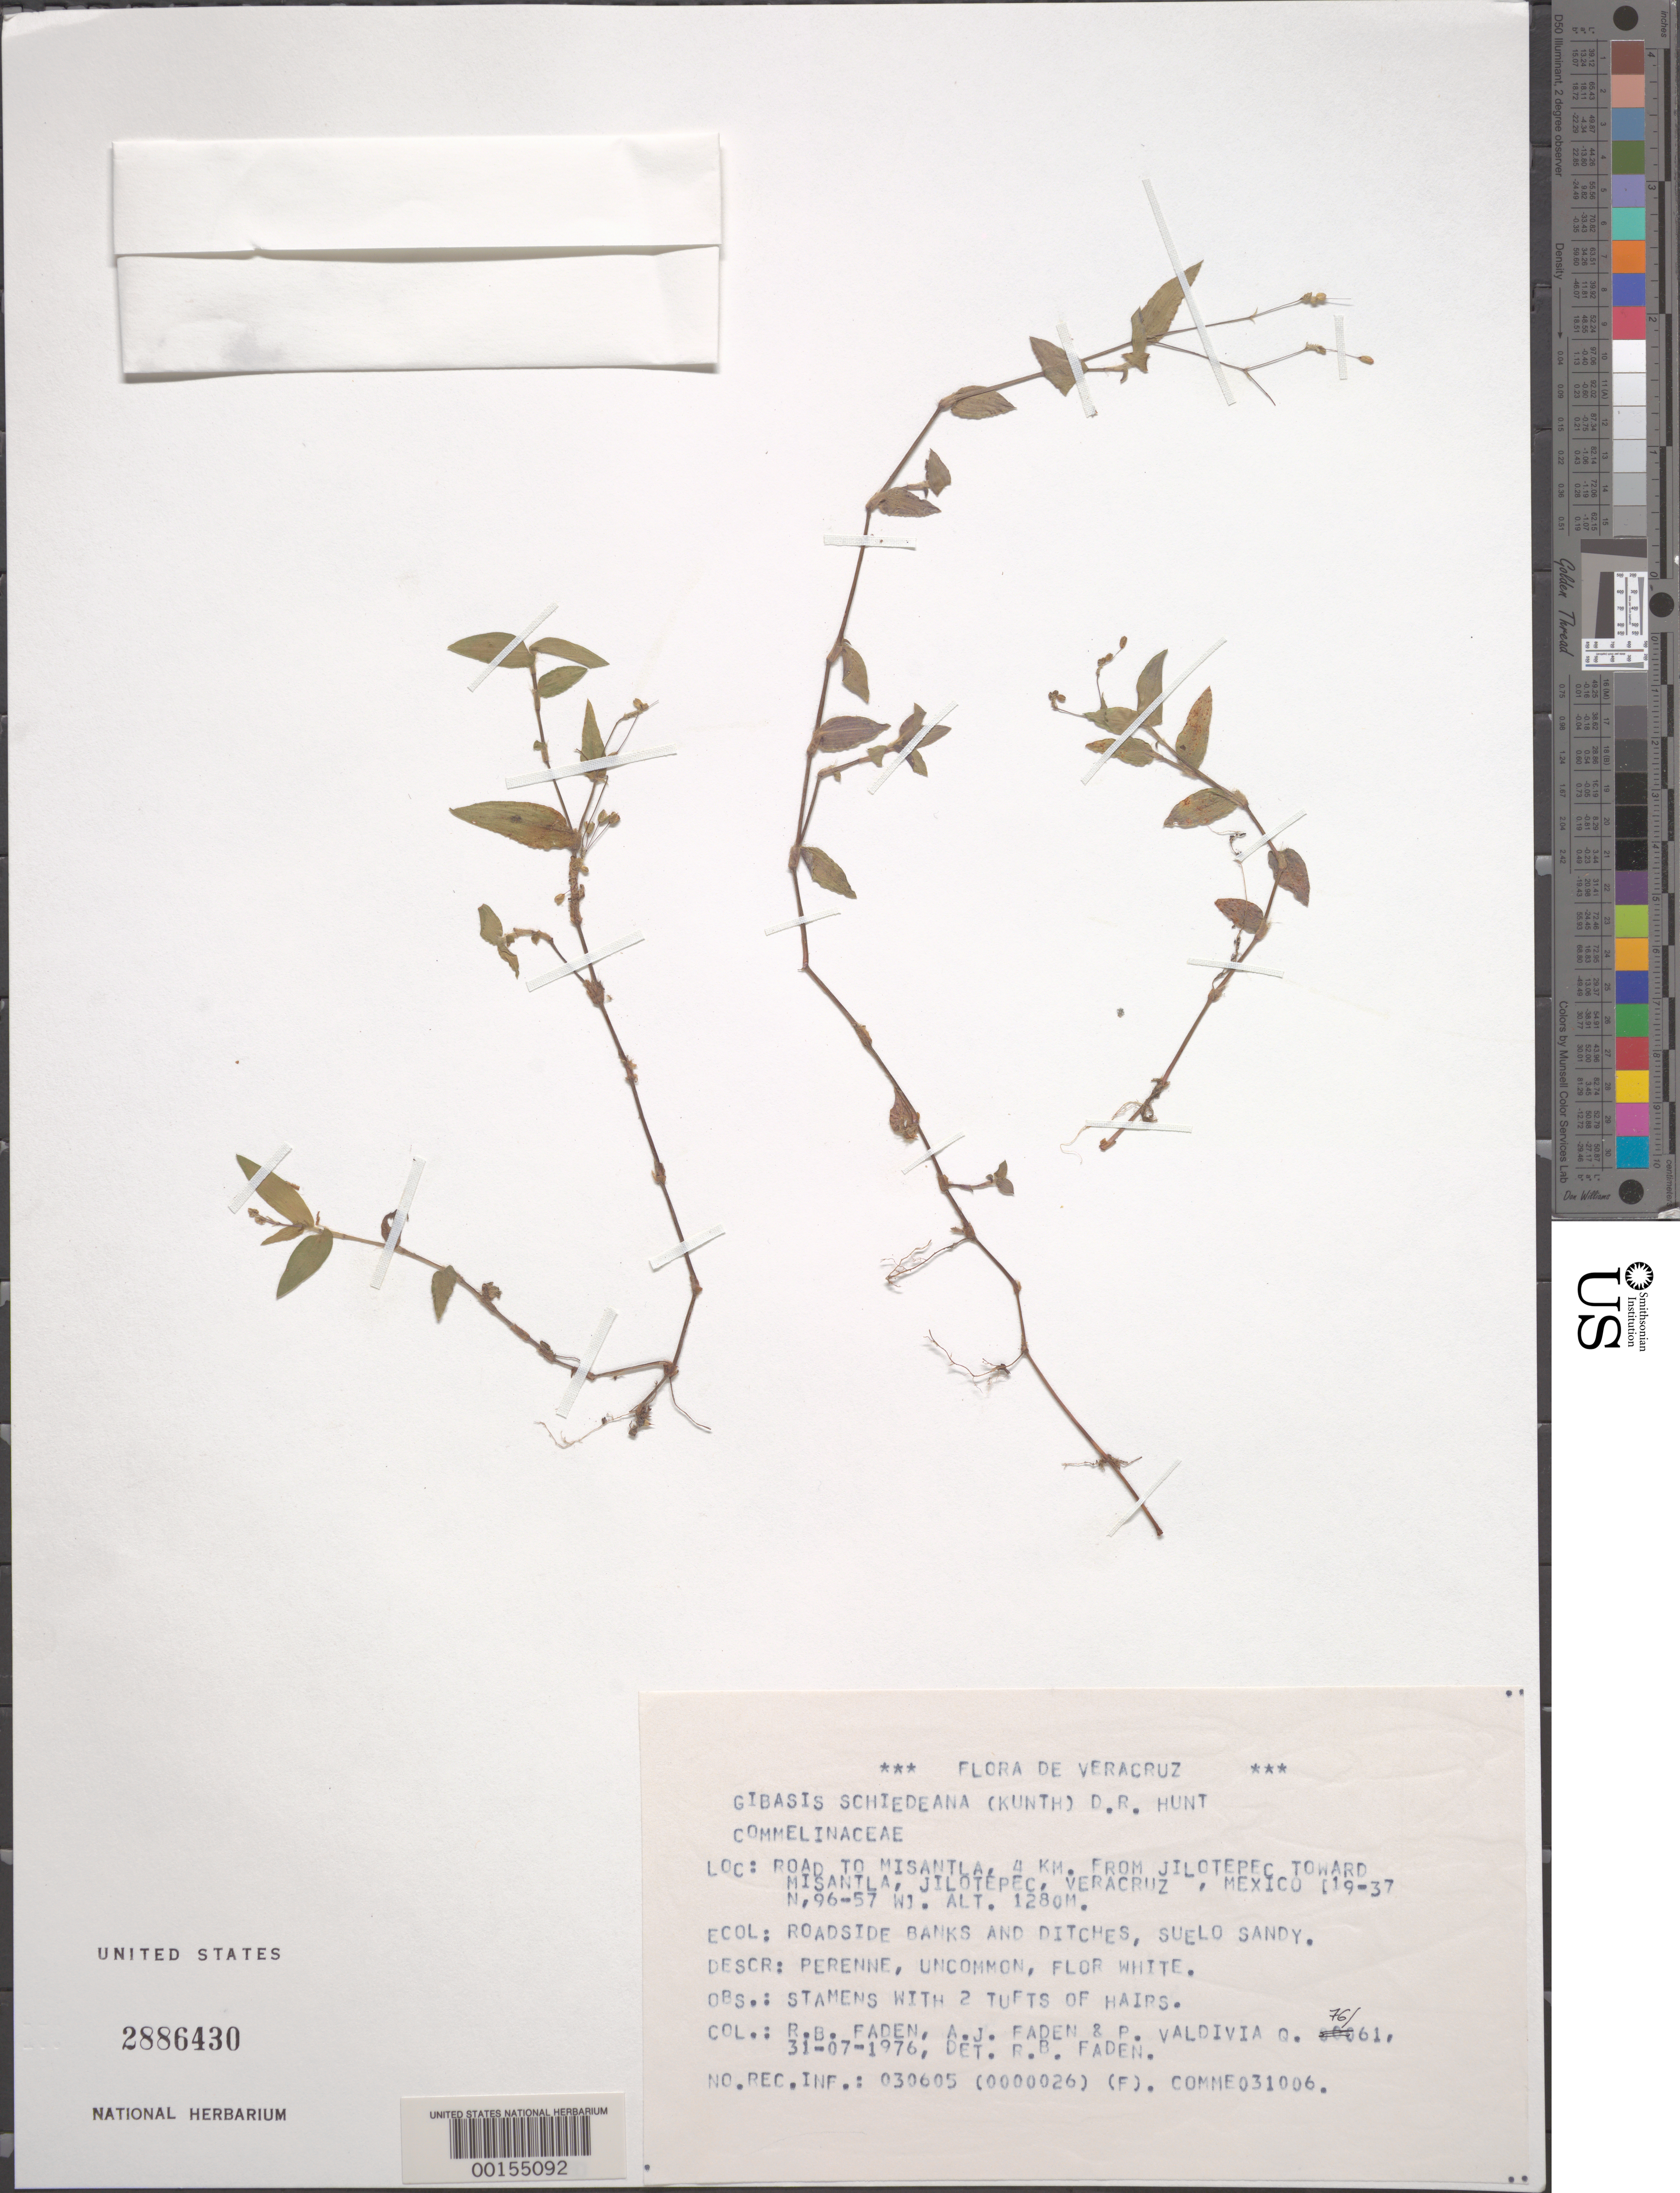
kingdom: Plantae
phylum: Tracheophyta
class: Liliopsida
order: Commelinales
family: Commelinaceae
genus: Gibasis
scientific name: Gibasis pellucida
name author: (M. Martens & Galeotti) D.R. Hunt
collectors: R. B. Faden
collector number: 76/61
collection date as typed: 31 Jul 1976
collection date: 1976-07-31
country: Mexico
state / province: Veracruz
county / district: Jilotepec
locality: From jilotepec toward misantla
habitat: Roadside banks and ditches, sandy soil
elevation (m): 1280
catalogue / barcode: US 2886430